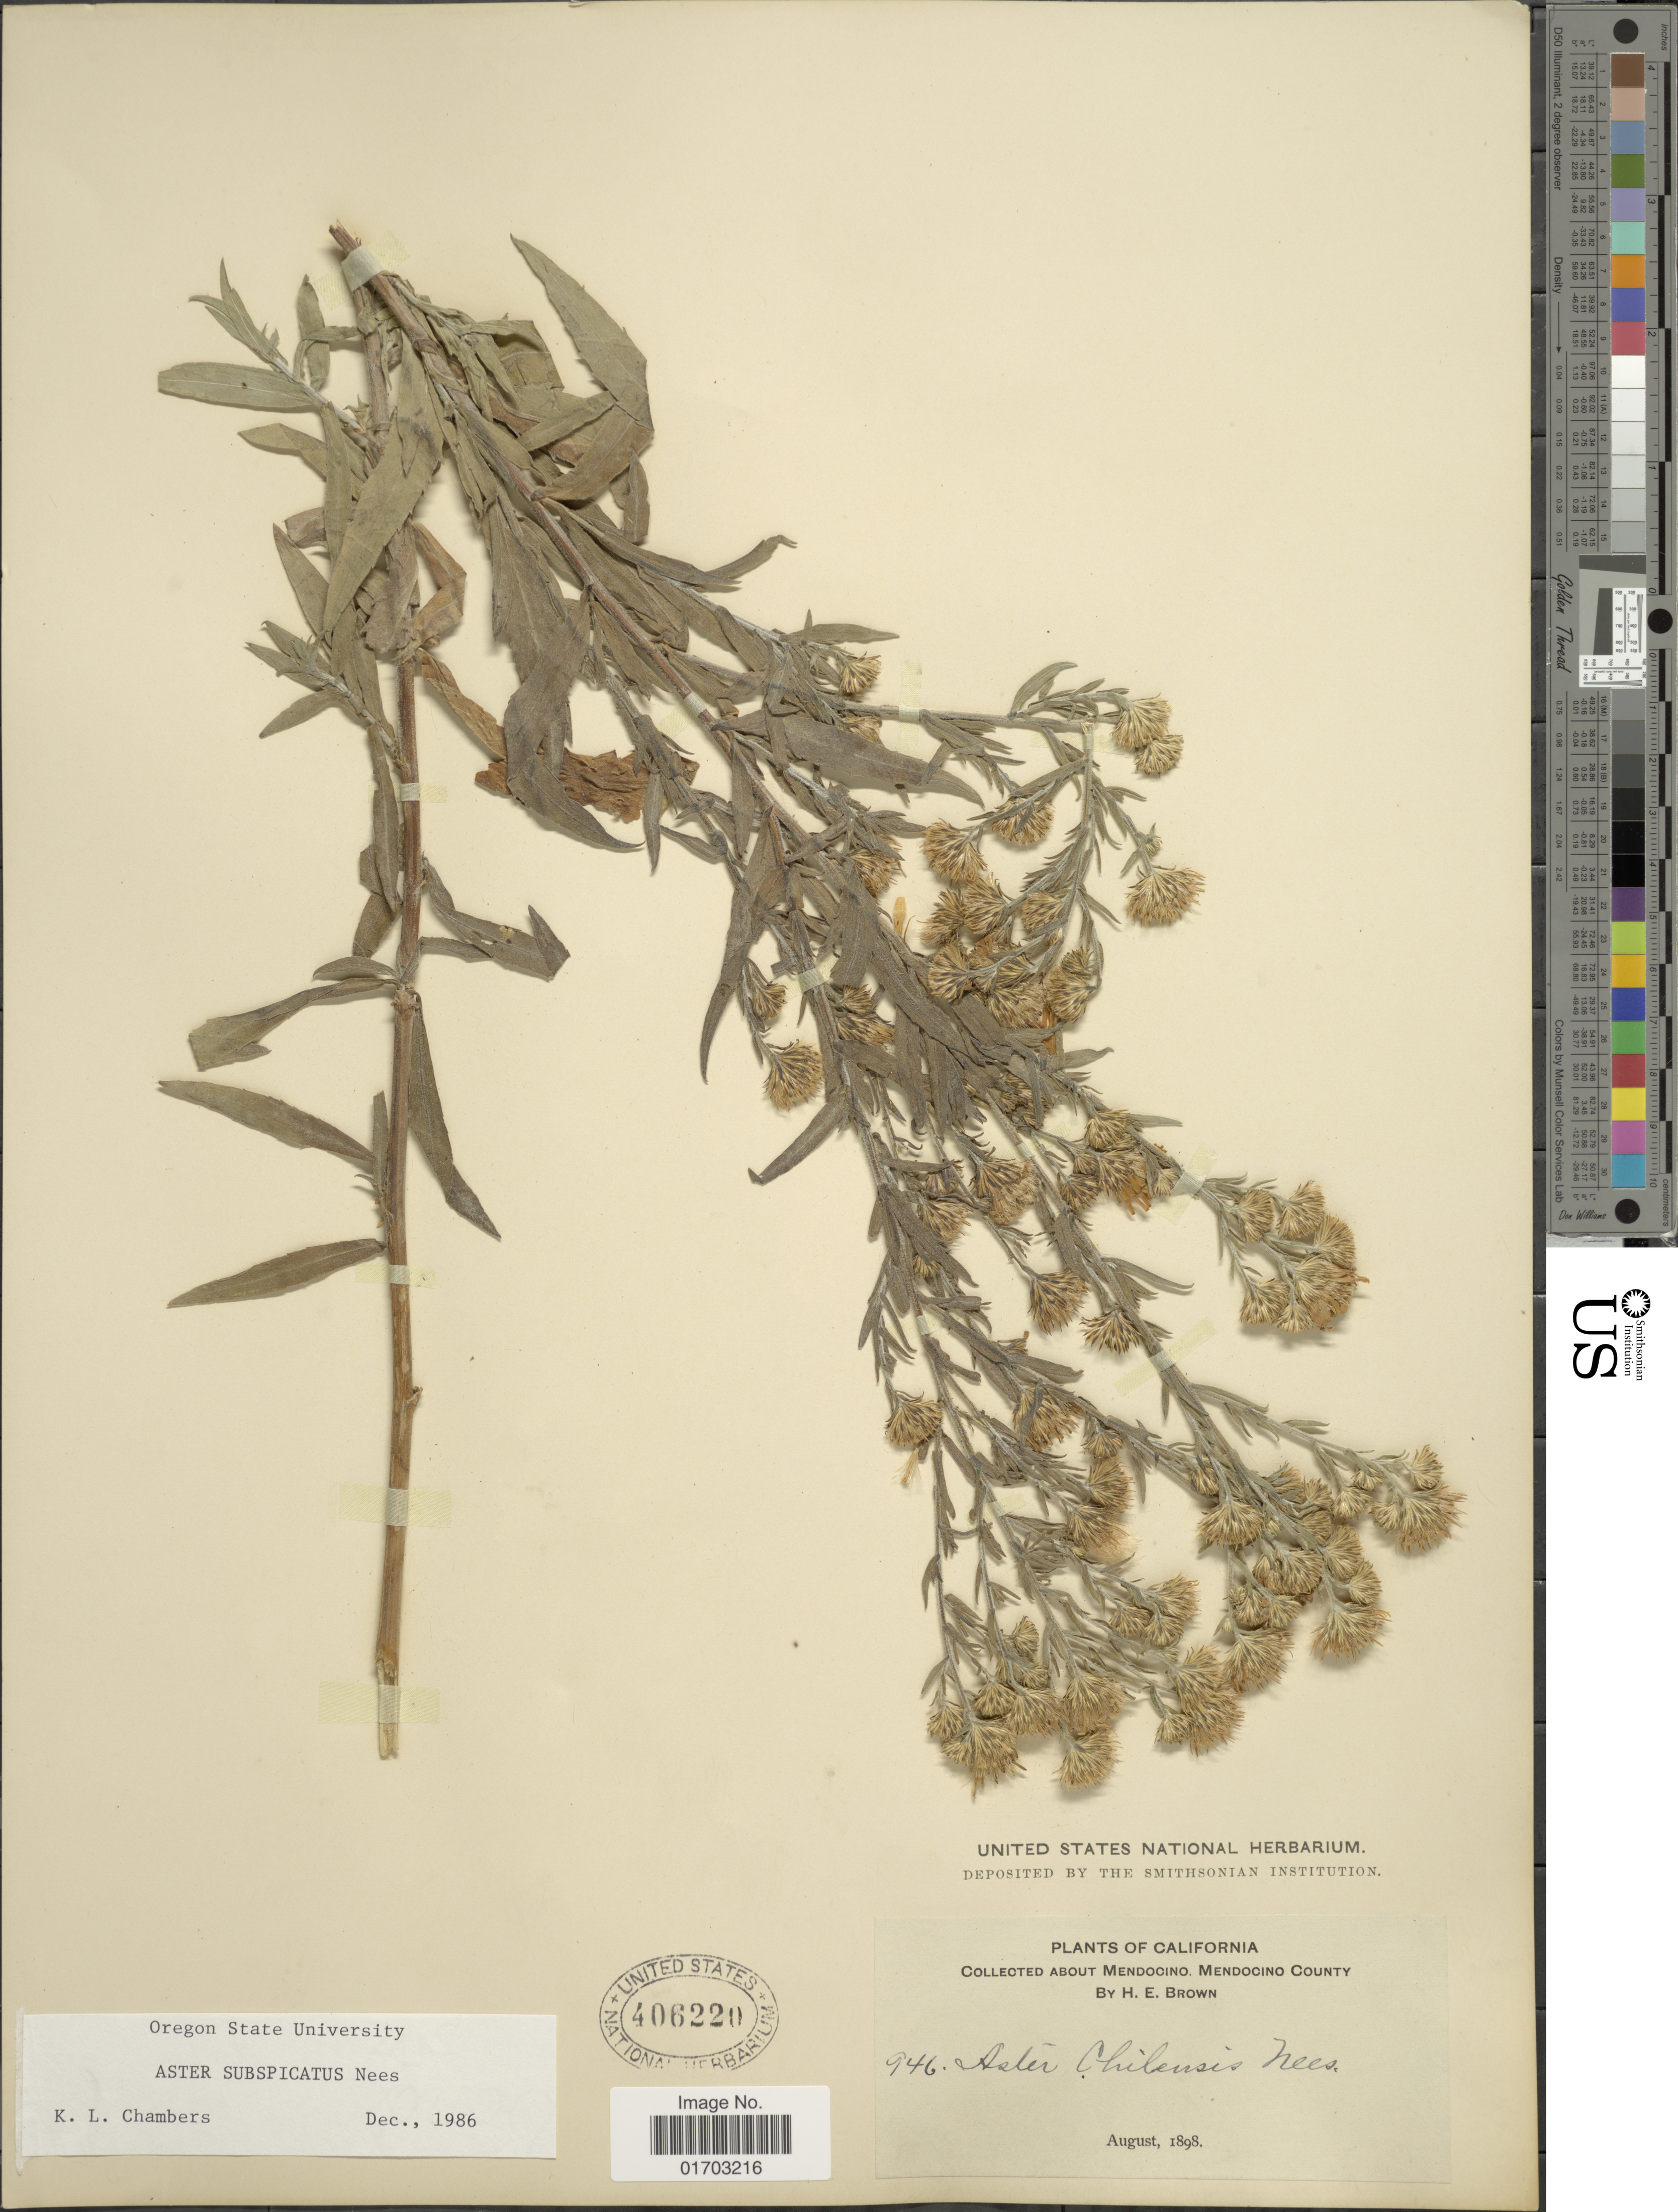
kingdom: Plantae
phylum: Tracheophyta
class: Magnoliopsida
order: Asterales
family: Asteraceae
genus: Symphyotrichum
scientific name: Symphyotrichum subspicatum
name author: (Nees) G.L. Nesom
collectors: H. E. Brown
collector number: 946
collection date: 1898-08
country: United States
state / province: California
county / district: Mendocino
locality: About Mendocino County.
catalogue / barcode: US 406220